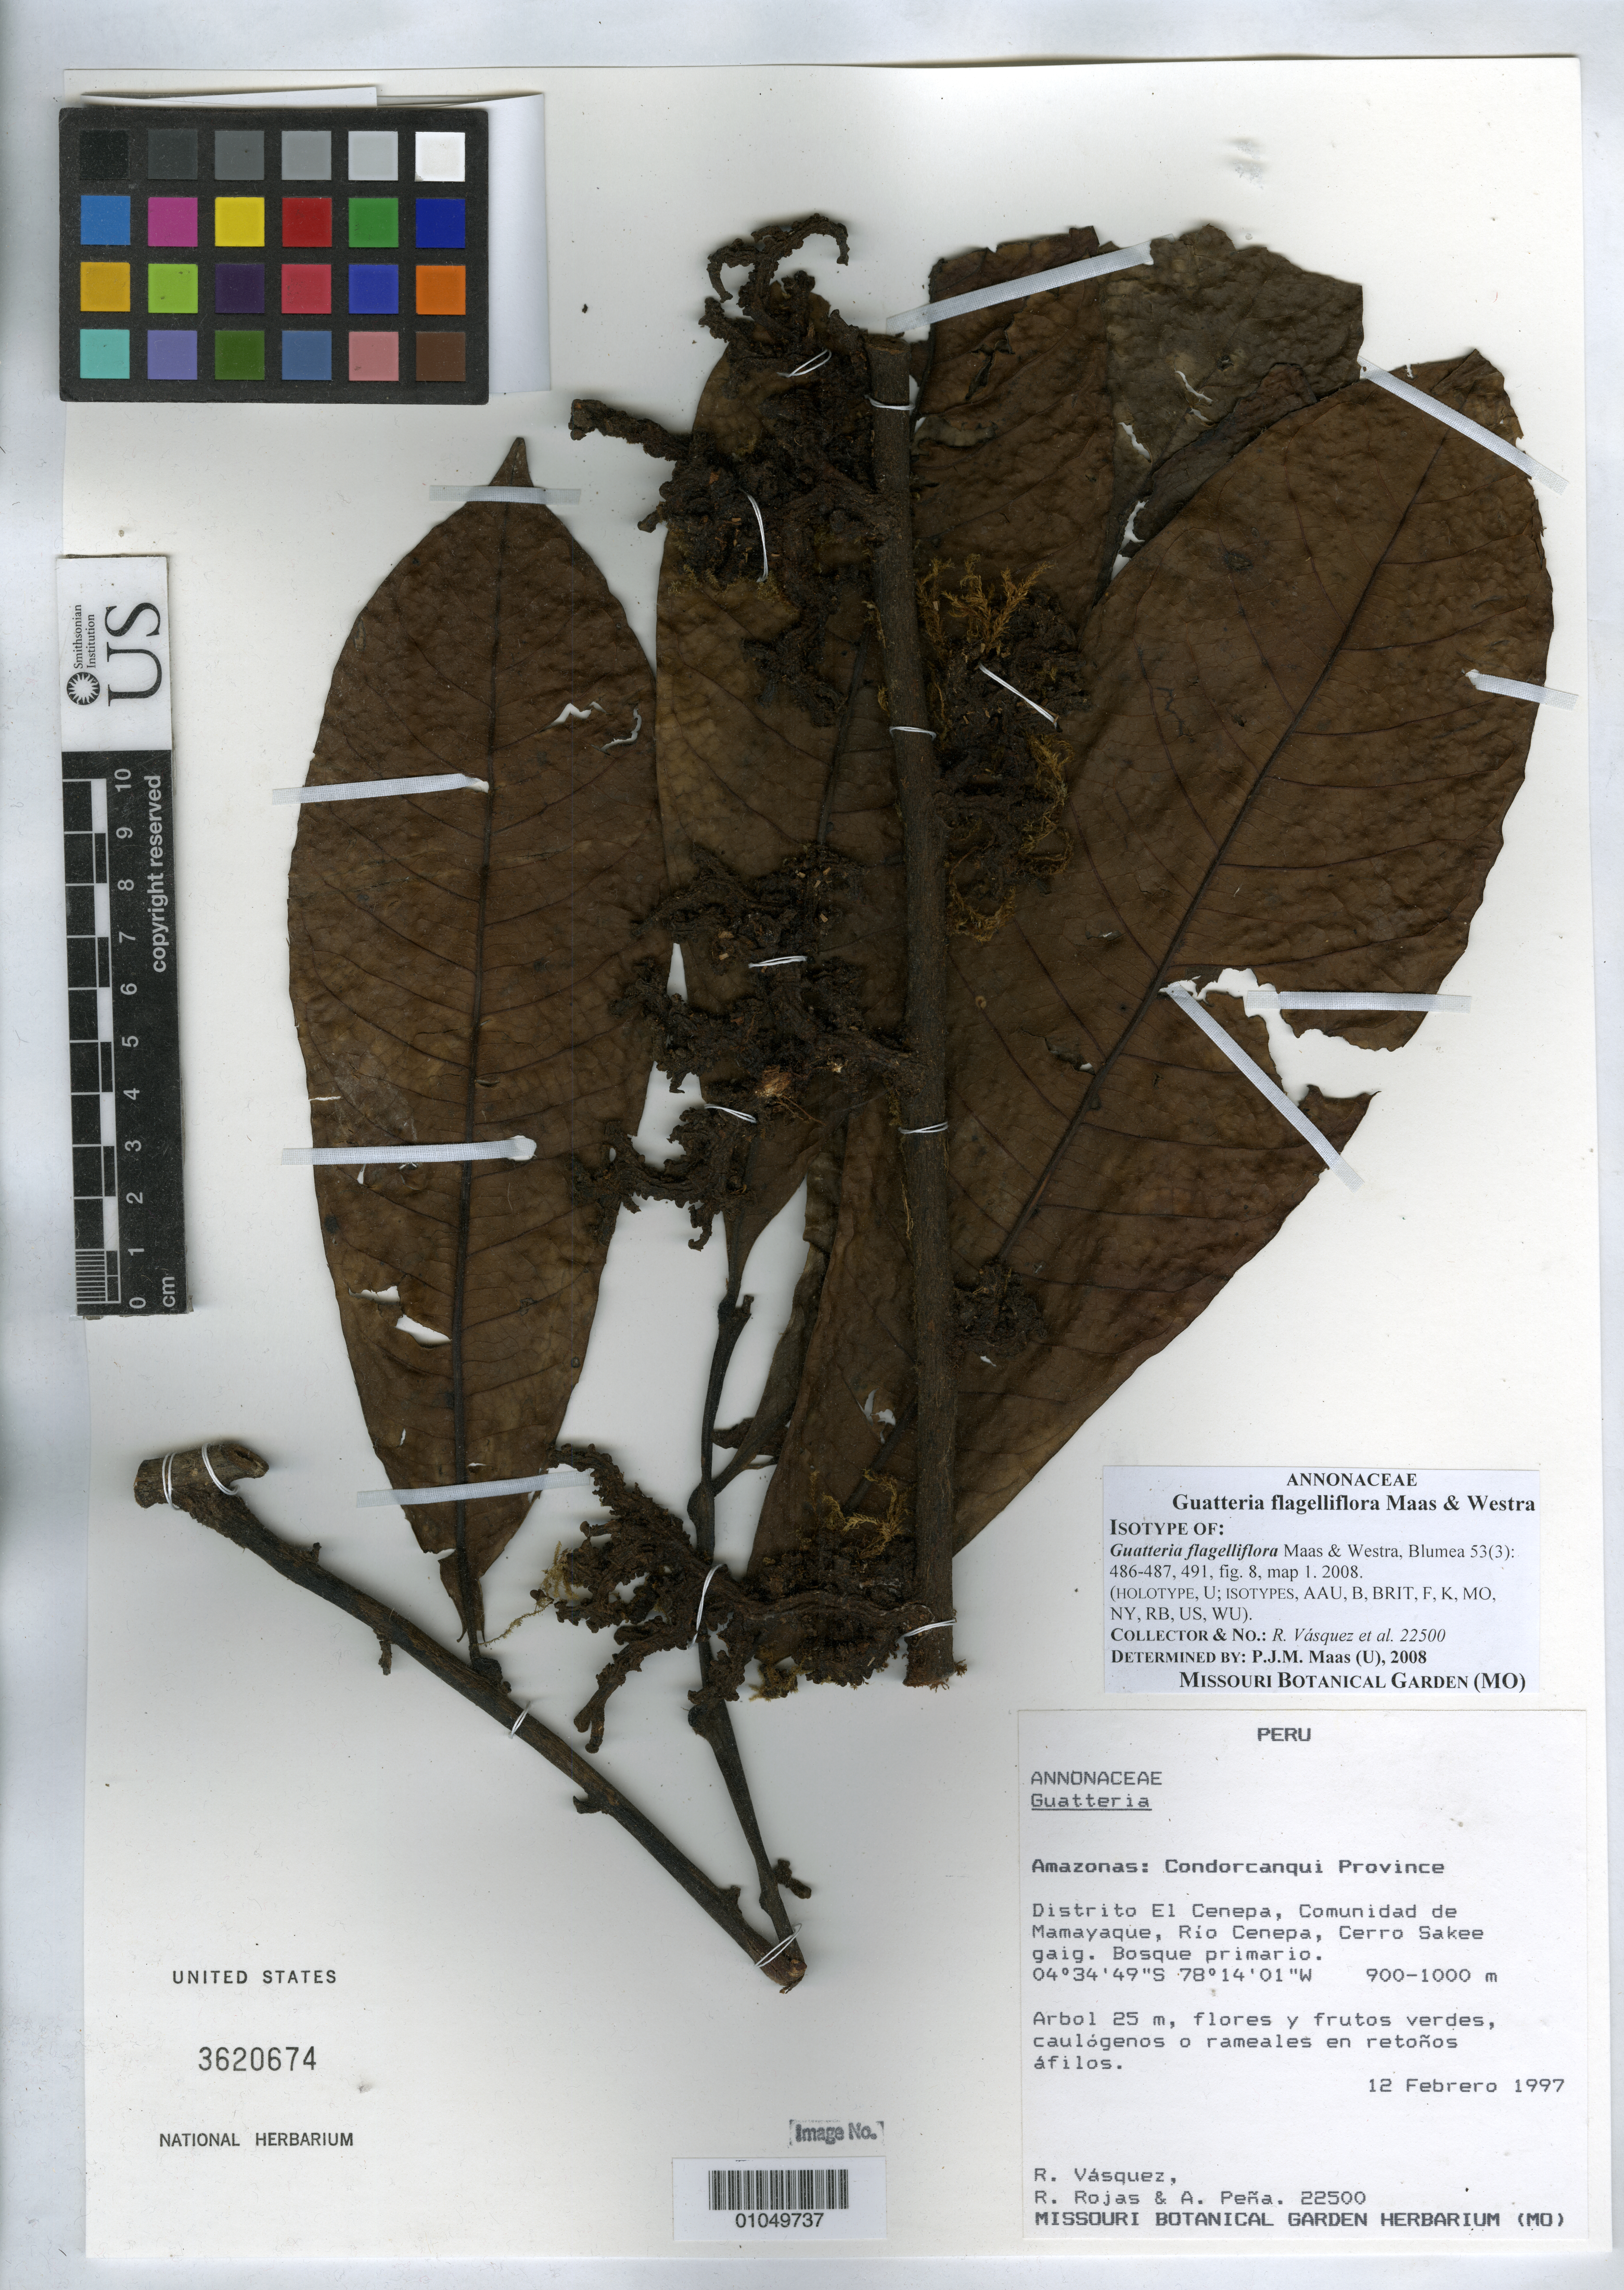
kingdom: Plantae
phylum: Tracheophyta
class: Magnoliopsida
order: Magnoliales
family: Annonaceae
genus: Guatteria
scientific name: Guatteria flagelliflora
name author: Maas & Westra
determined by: Maas, Paul J. M.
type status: Isotype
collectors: R. Vásquez, R. Rojas & A. Peña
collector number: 22500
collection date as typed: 12 Feb 1997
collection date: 1997-02-12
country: Peru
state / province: Amazonas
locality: Amazonas: Condorcanqui Province. Distrito El Cenepa, Comunidad de Mamayaque, Río Cenpa, Cerro Sakee gaig.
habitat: Bosque primario.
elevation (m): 900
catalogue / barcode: US 3620674